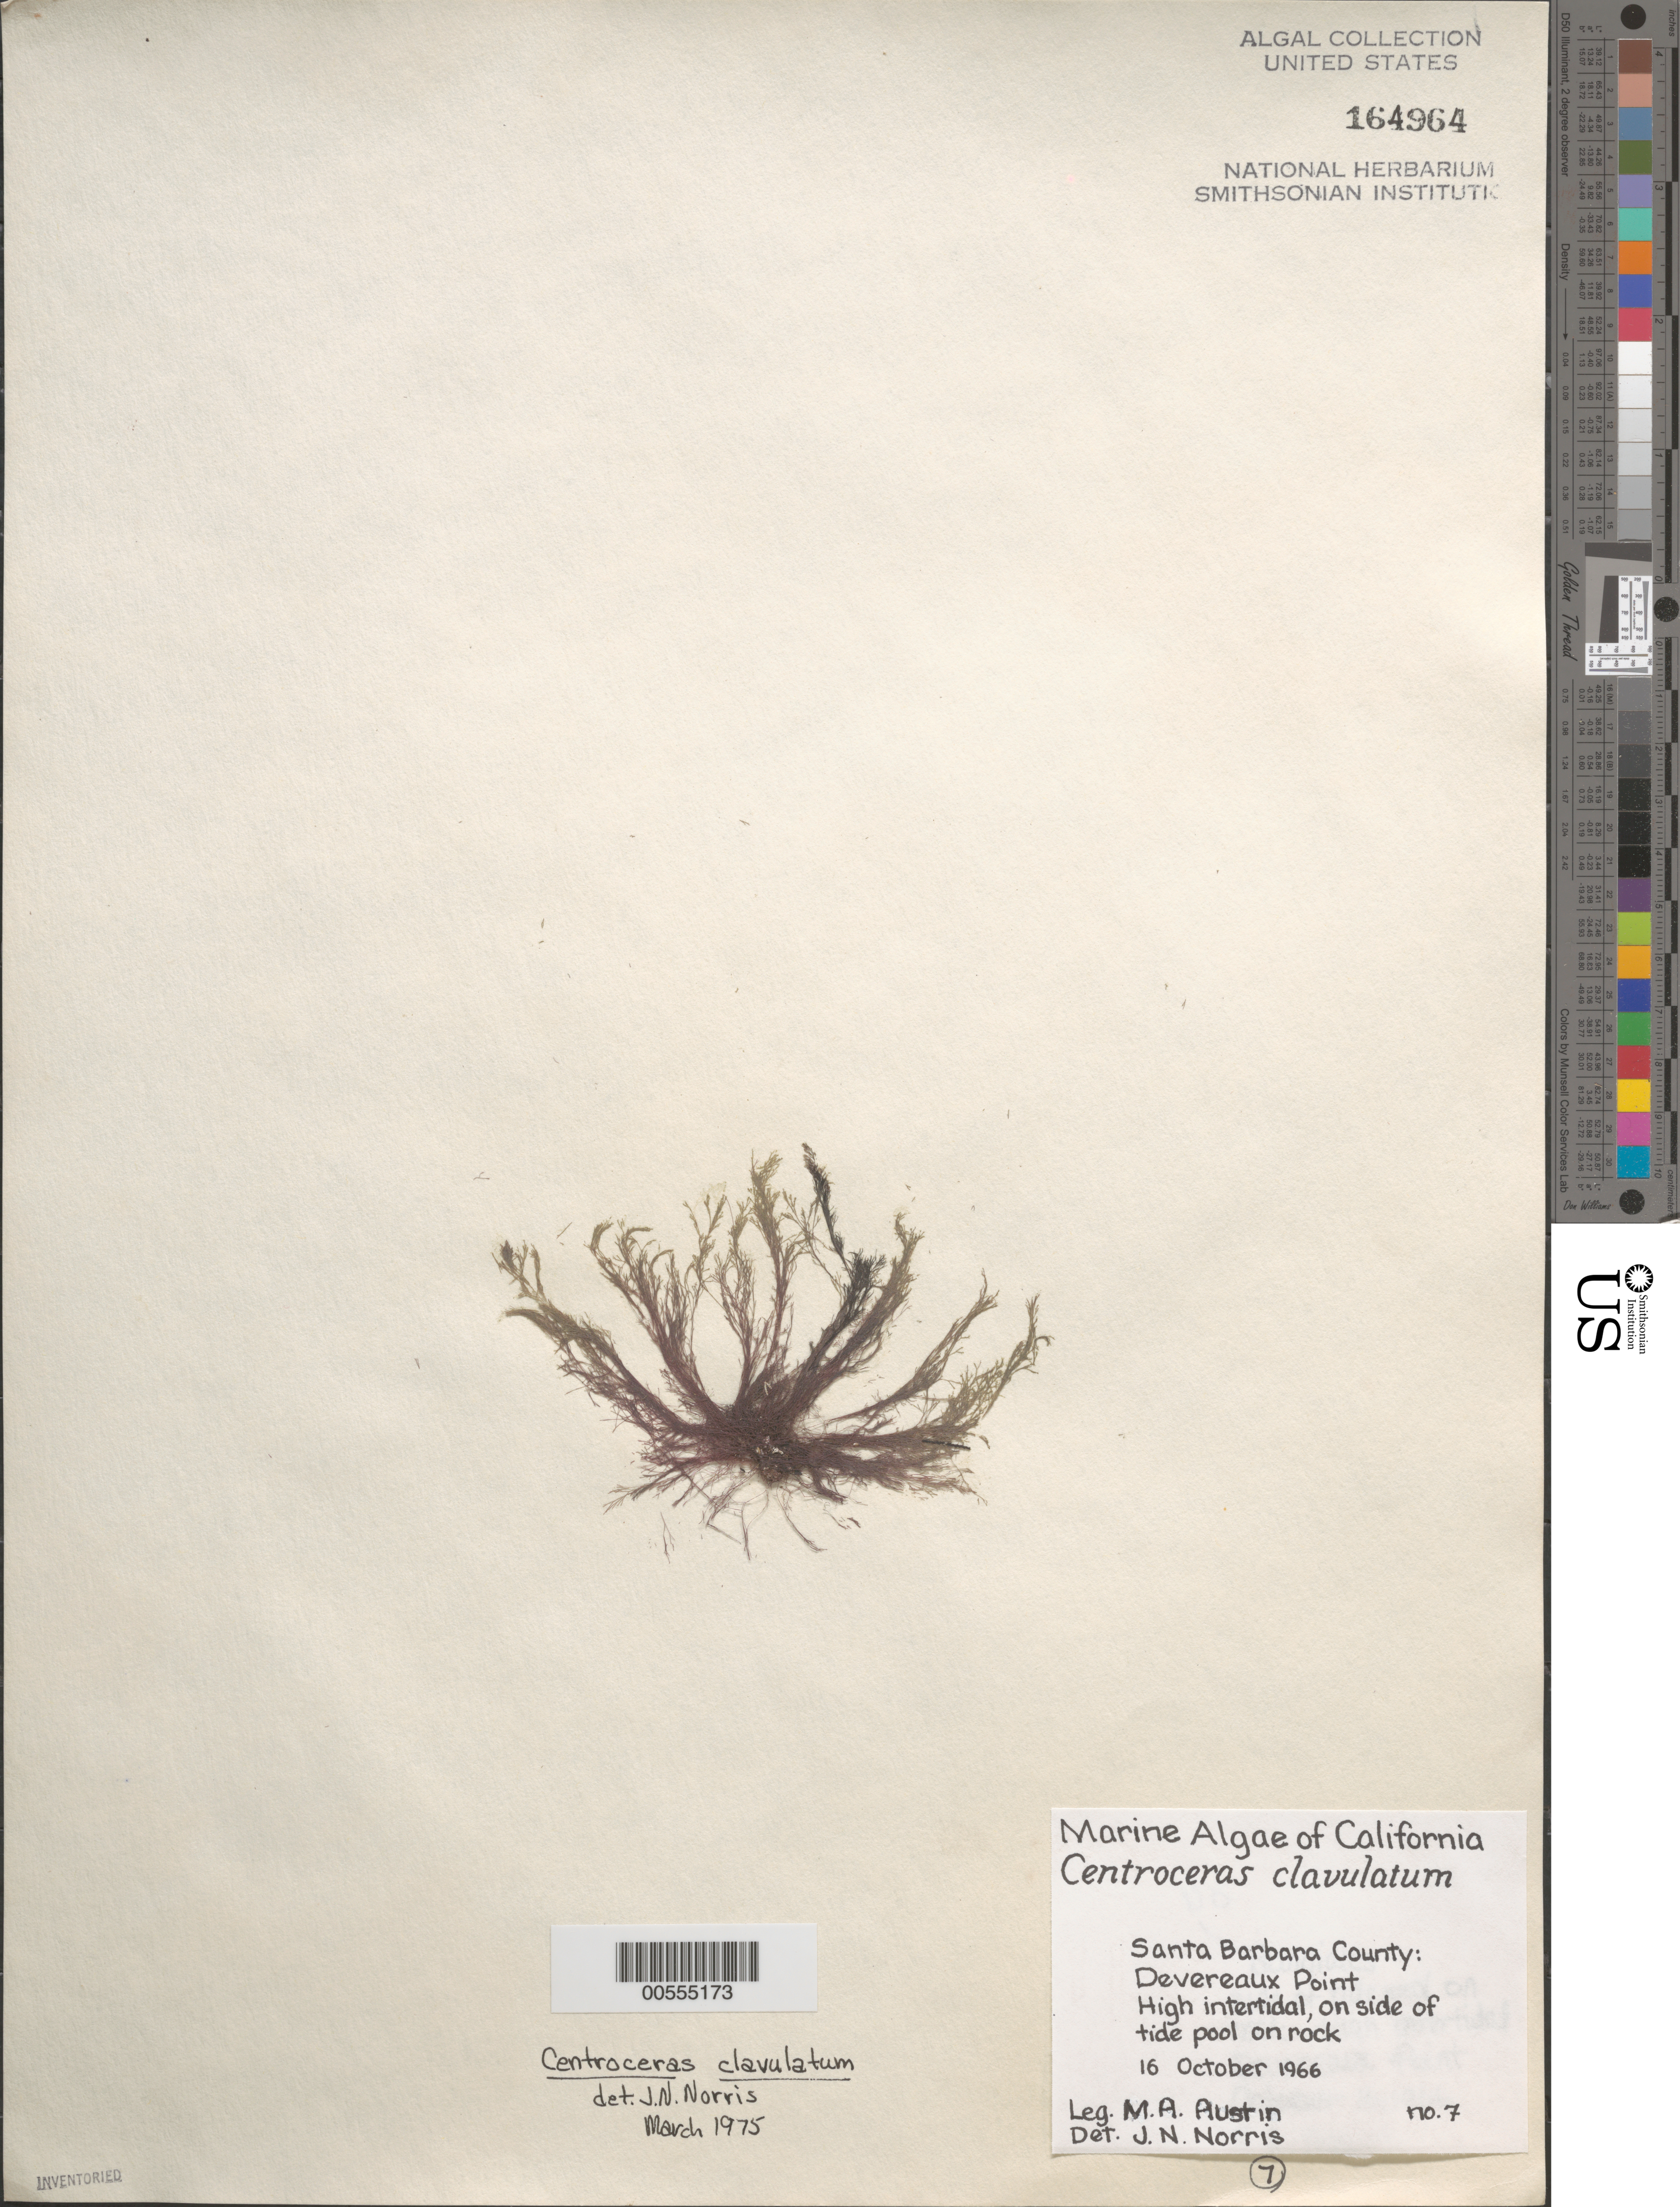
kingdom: Plantae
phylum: Rhodophyta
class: Florideophyceae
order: Ceramiales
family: Ceramiaceae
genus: Centroceras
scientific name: Centroceras clavulatum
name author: (C. Agardh) Mont.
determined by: Norris, James N.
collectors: M. Austin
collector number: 7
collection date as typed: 16 Oct 1966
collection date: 1966-10-16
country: United States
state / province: California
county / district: Santa Barbara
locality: Devereaux Point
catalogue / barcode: US 164964